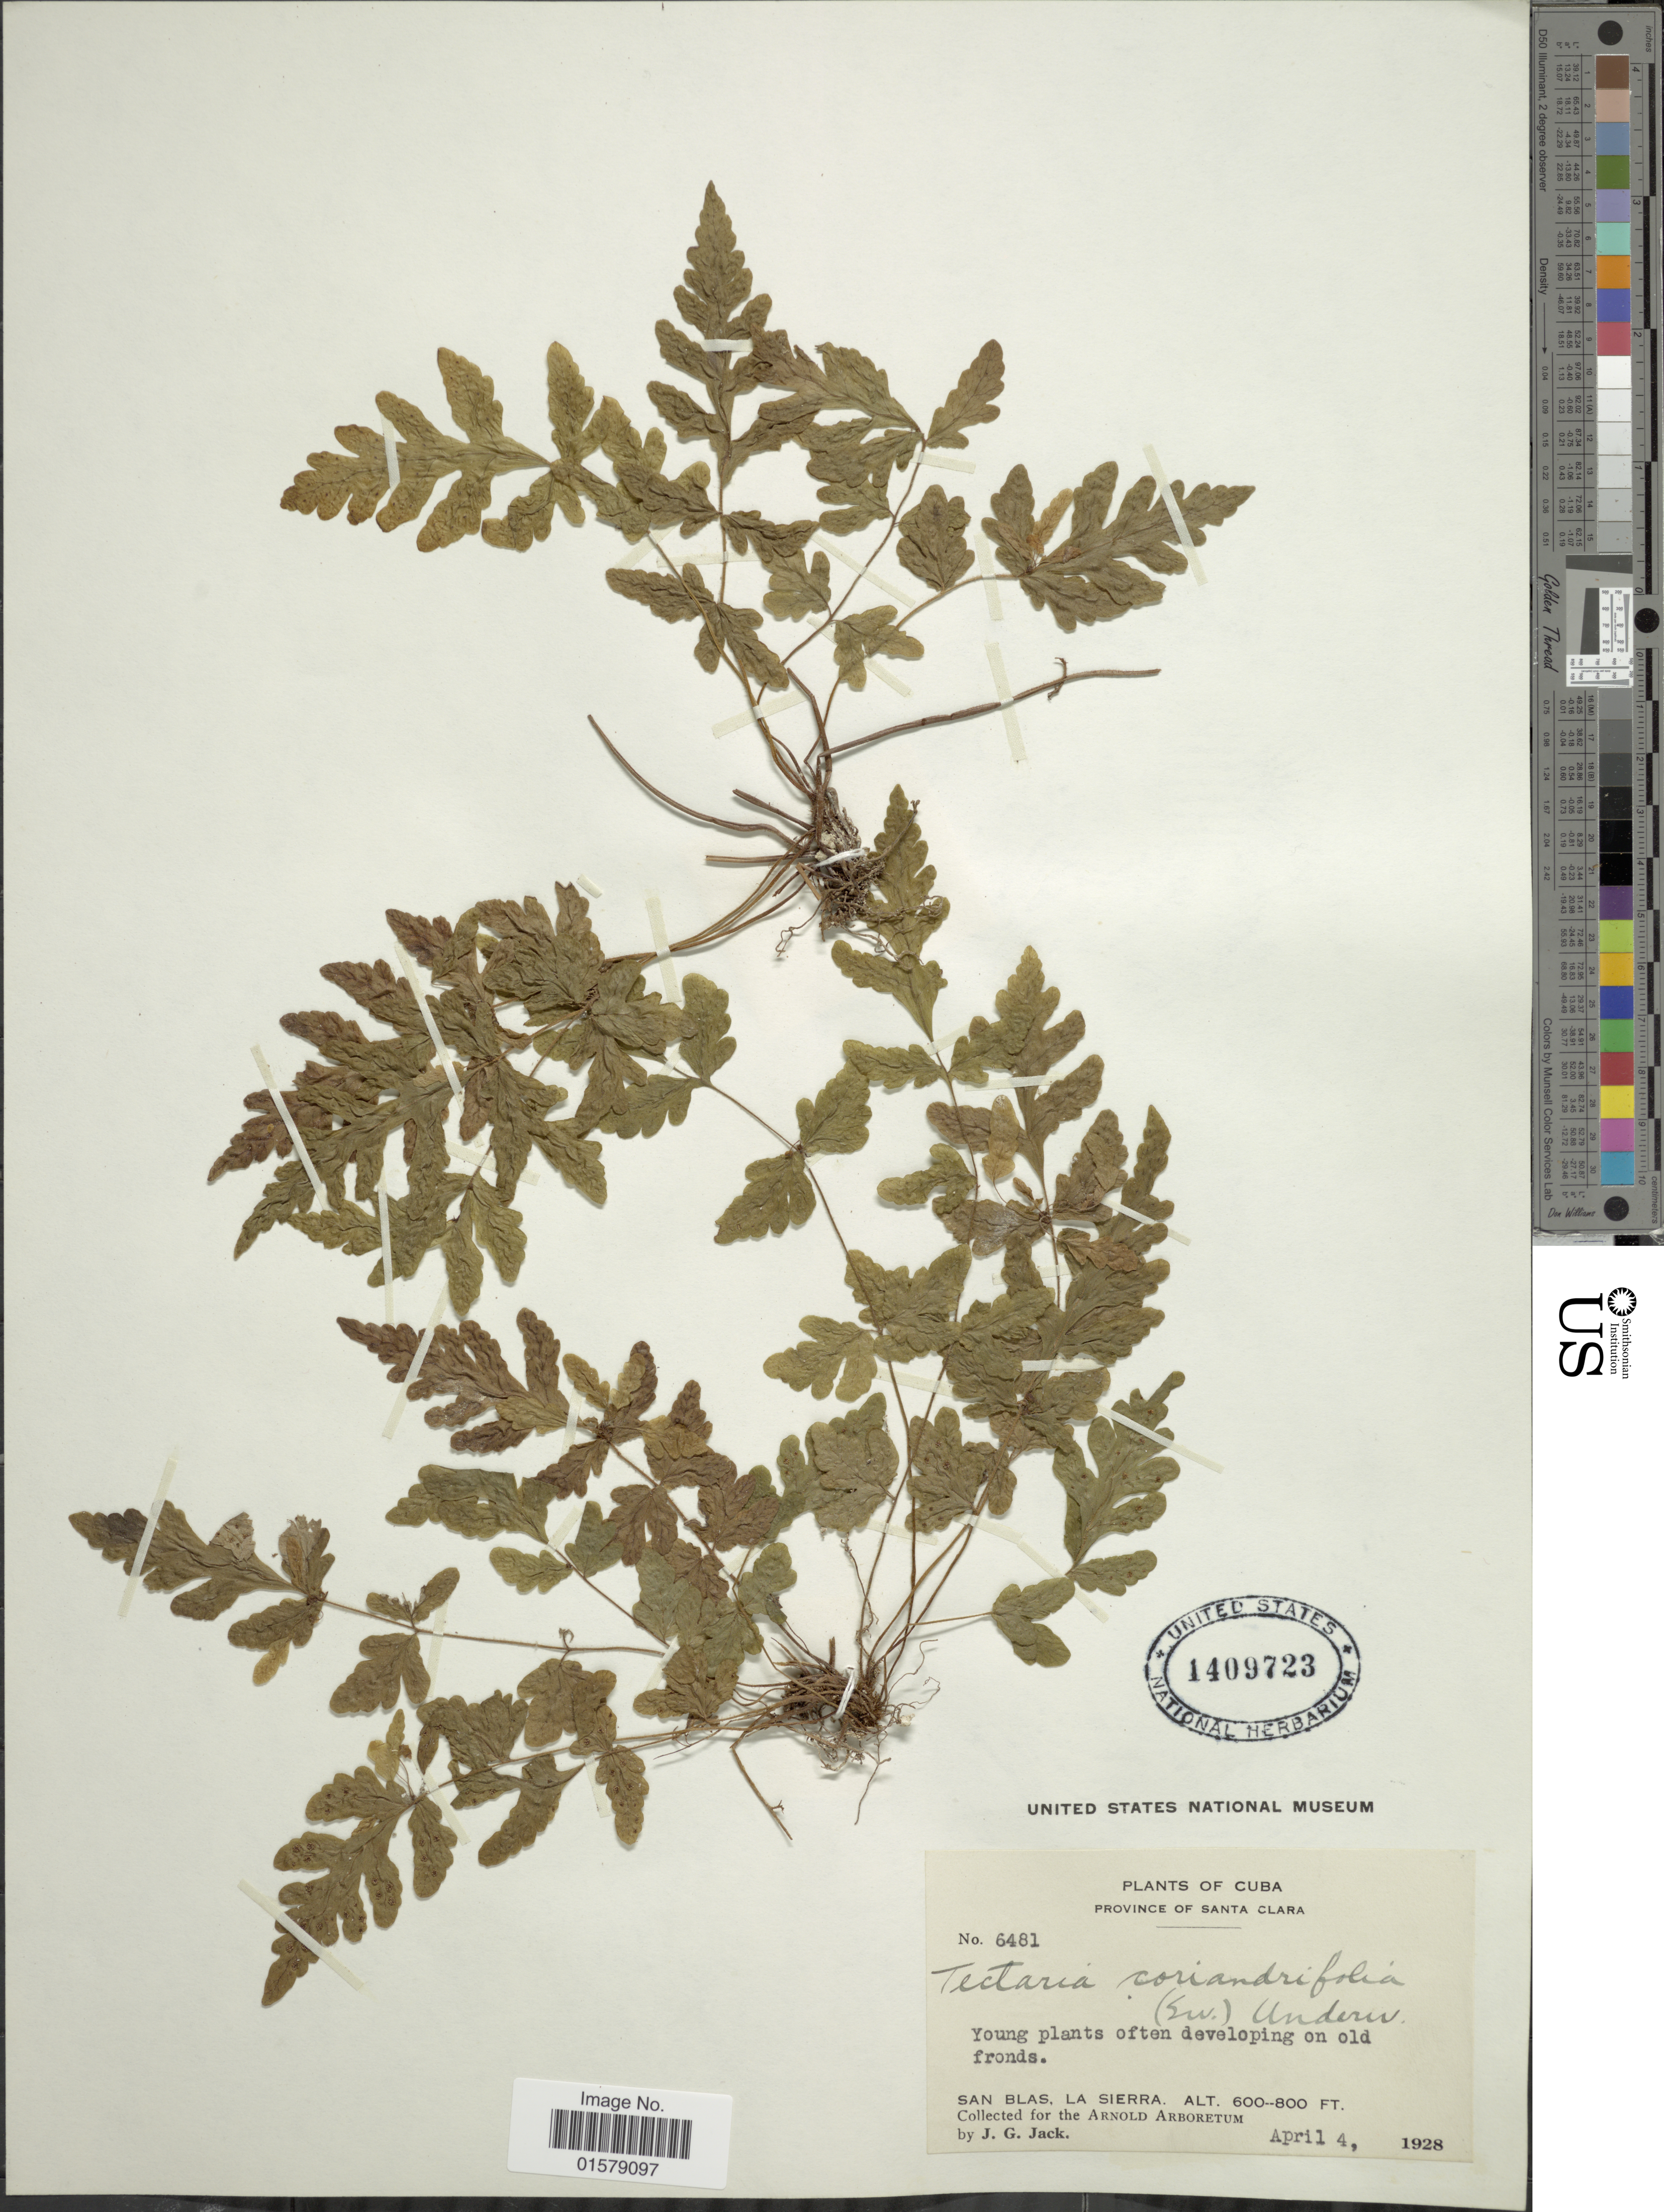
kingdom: Plantae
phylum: Tracheophyta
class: Polypodiopsida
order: Polypodiales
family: Tectariaceae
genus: Tectaria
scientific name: Tectaria coriandrifolia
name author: Underw.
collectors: J. G. Jack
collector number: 6481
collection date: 1928-04-04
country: Cuba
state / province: Las Villas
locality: Province of Santa Clara, San Blas, La Sierra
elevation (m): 183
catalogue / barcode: US 1409723